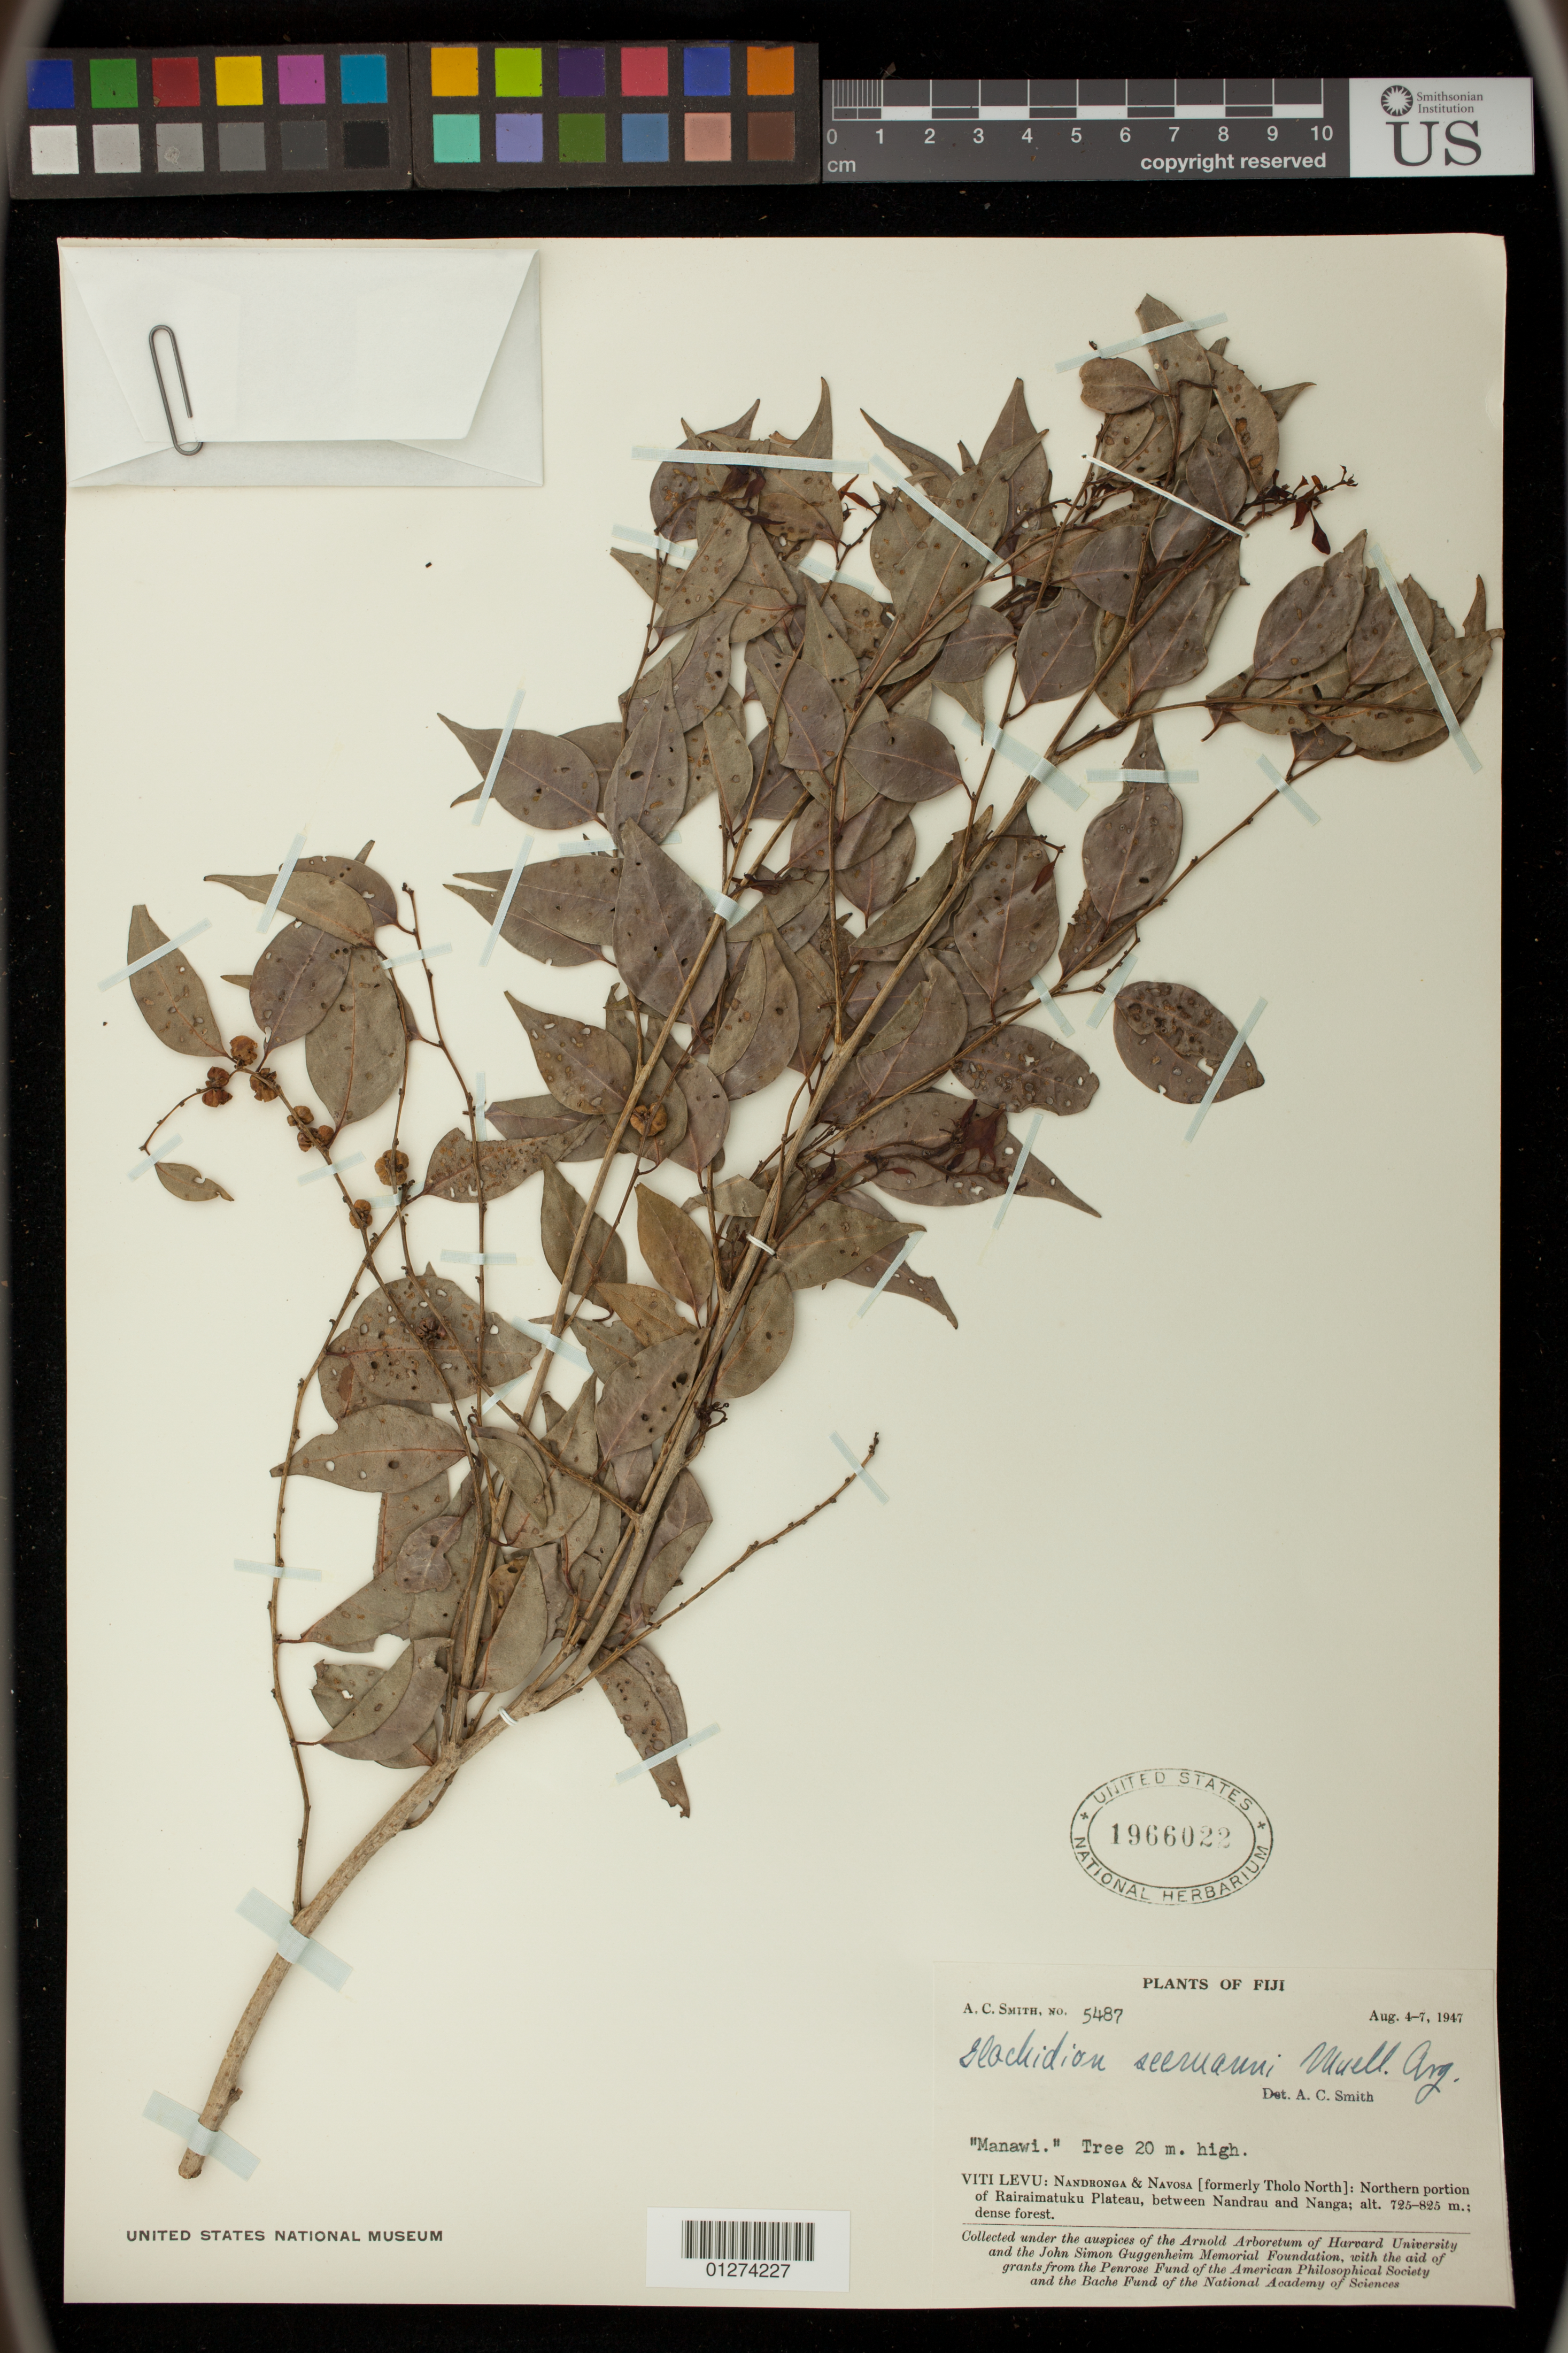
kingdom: Plantae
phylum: Tracheophyta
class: Magnoliopsida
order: Malpighiales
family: Phyllanthaceae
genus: Phyllanthus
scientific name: Phyllanthus seemannii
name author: (Müll. Arg.) Müll. Arg.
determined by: Wagner, W. L., (BOT), Smithsonian Institution - National Museum of Natural History (UNITED STATES)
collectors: A. C. Smith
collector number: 5487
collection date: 1947-08-04/1947-08-07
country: Fiji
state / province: Western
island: Viti Levu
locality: Nandronga & Navosa [formerly Tholo North]: Northern portion of Rairaimatuku Plateau, between Nandrau and Nanga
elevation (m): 725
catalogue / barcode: US 1966022